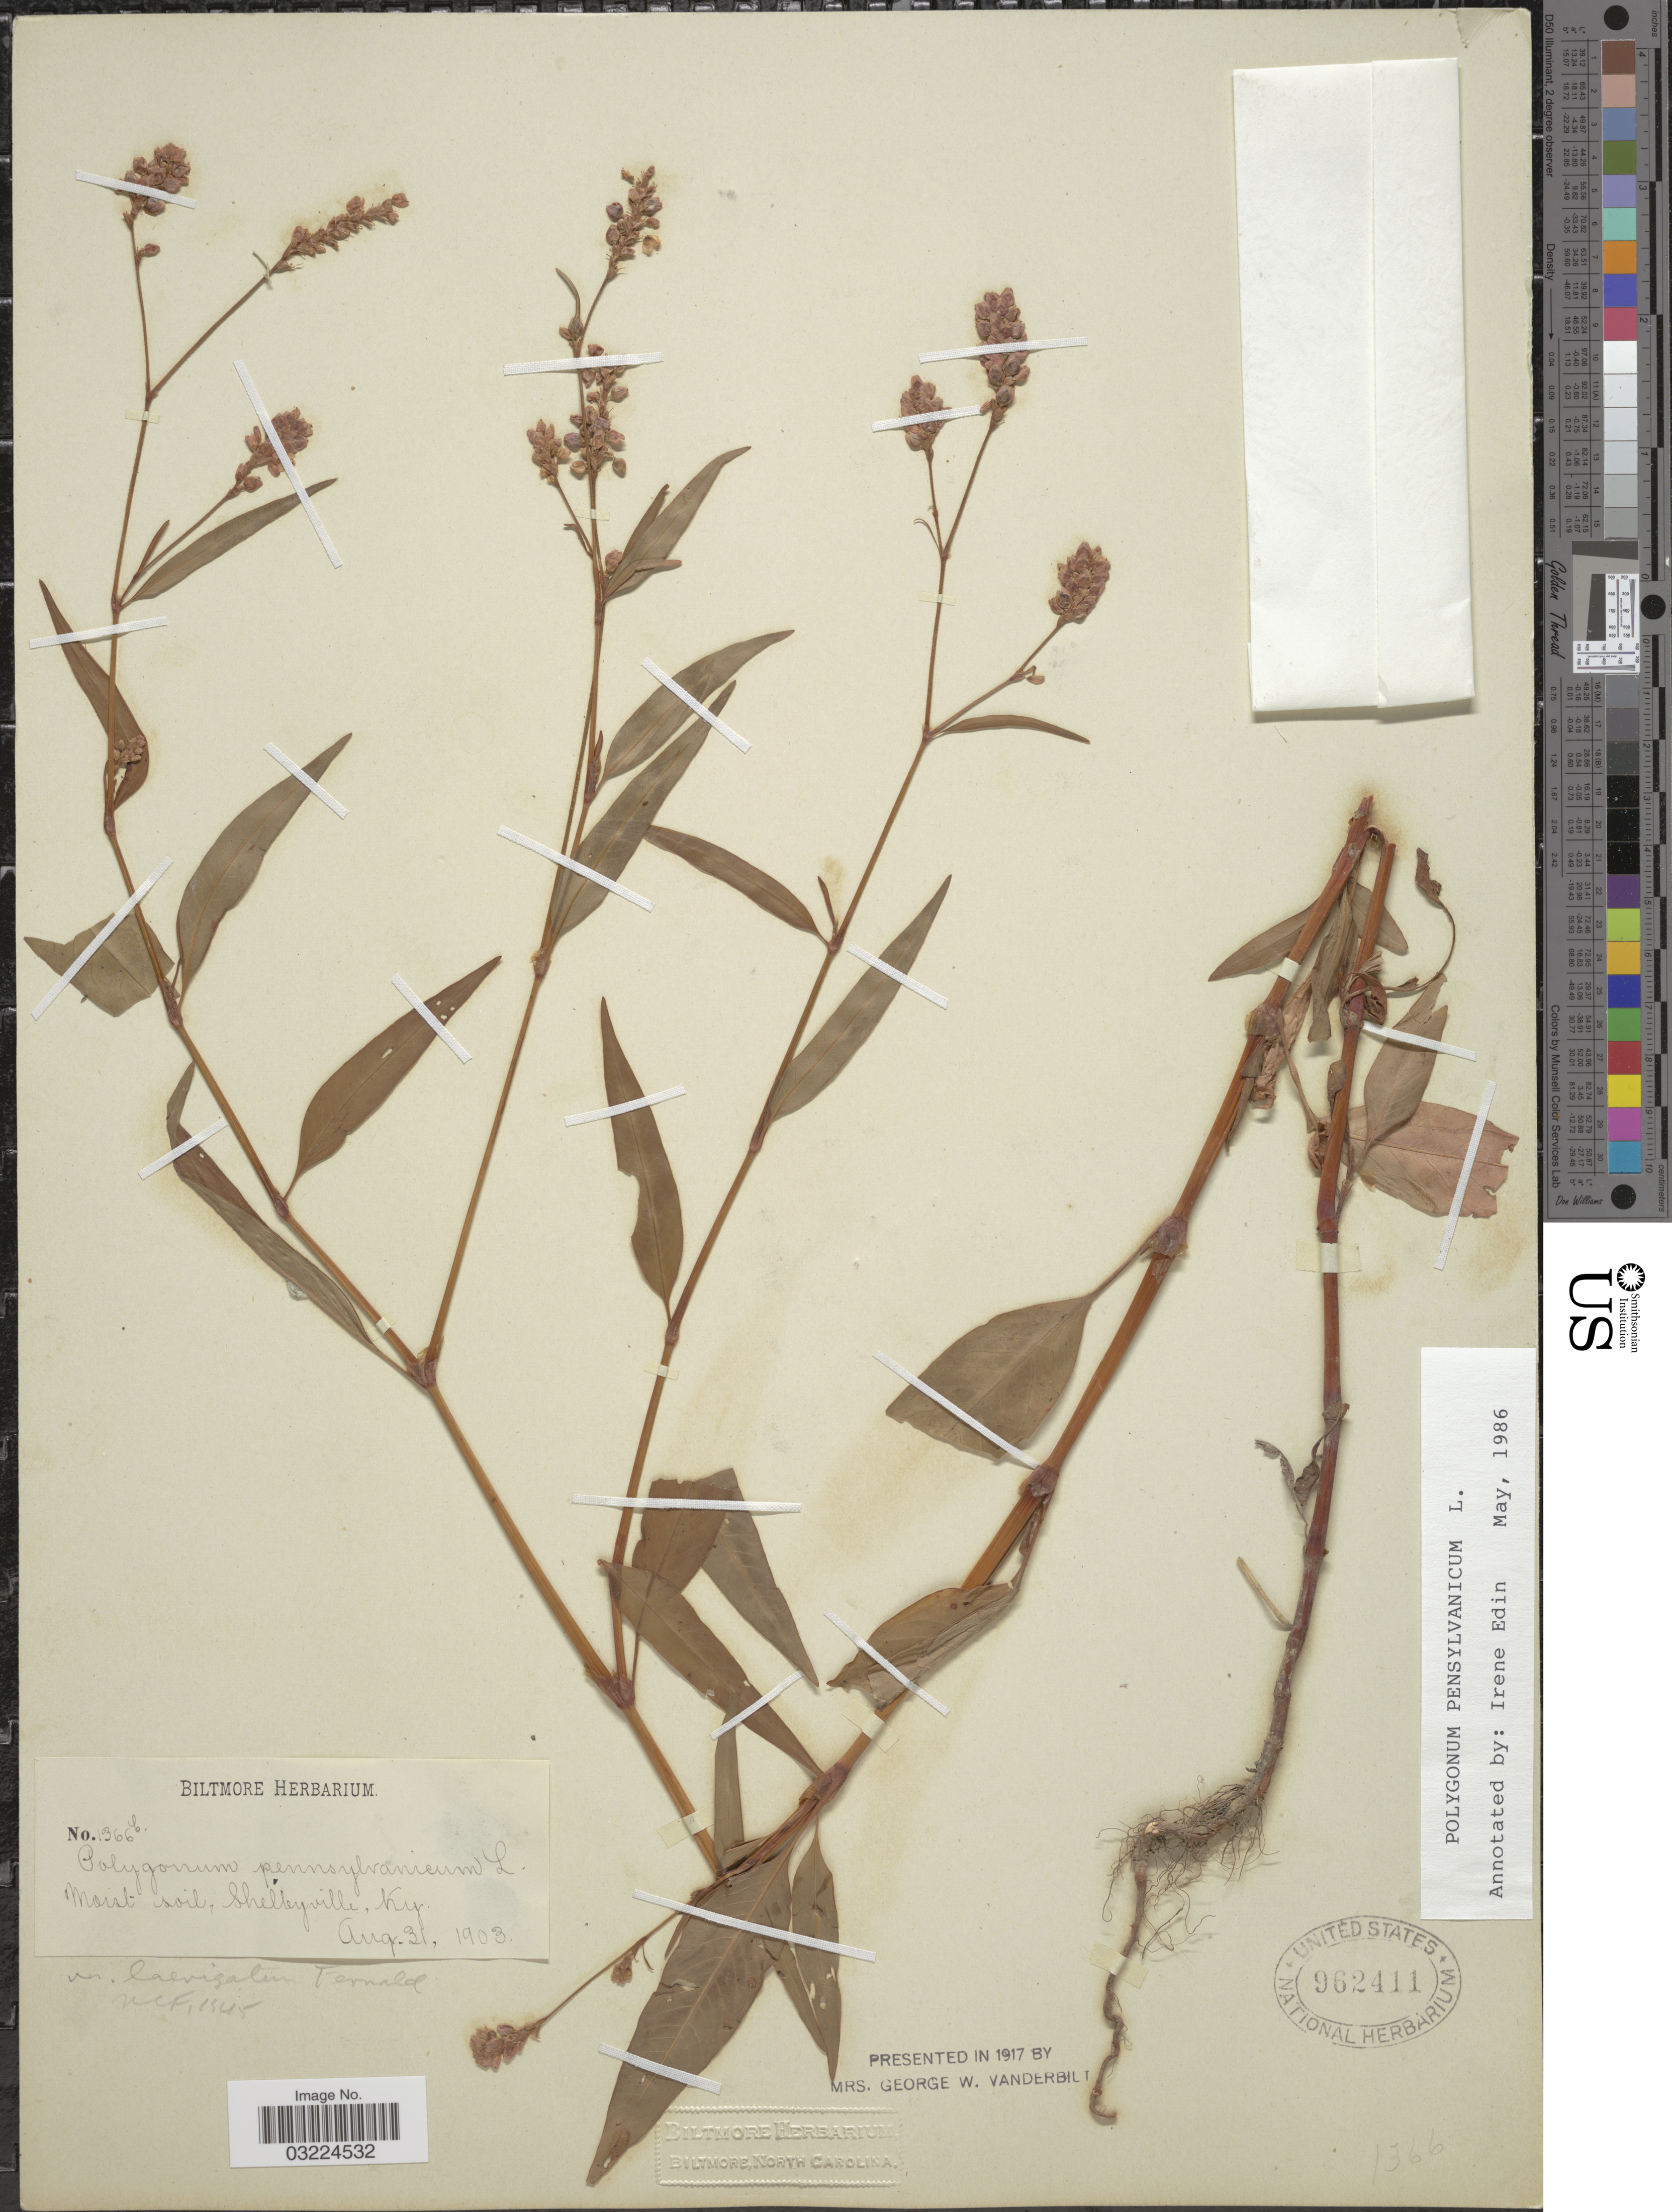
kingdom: Plantae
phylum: Tracheophyta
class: Magnoliopsida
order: Caryophyllales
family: Polygonaceae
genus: Persicaria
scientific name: Persicaria pensylvanica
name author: (L.) M. Gómez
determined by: Atha, D. E.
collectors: ex herb. Biltmore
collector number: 1366b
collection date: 1903-08-31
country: United States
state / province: Kentucky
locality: Moist soil, Shelbyville.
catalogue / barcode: US 962411